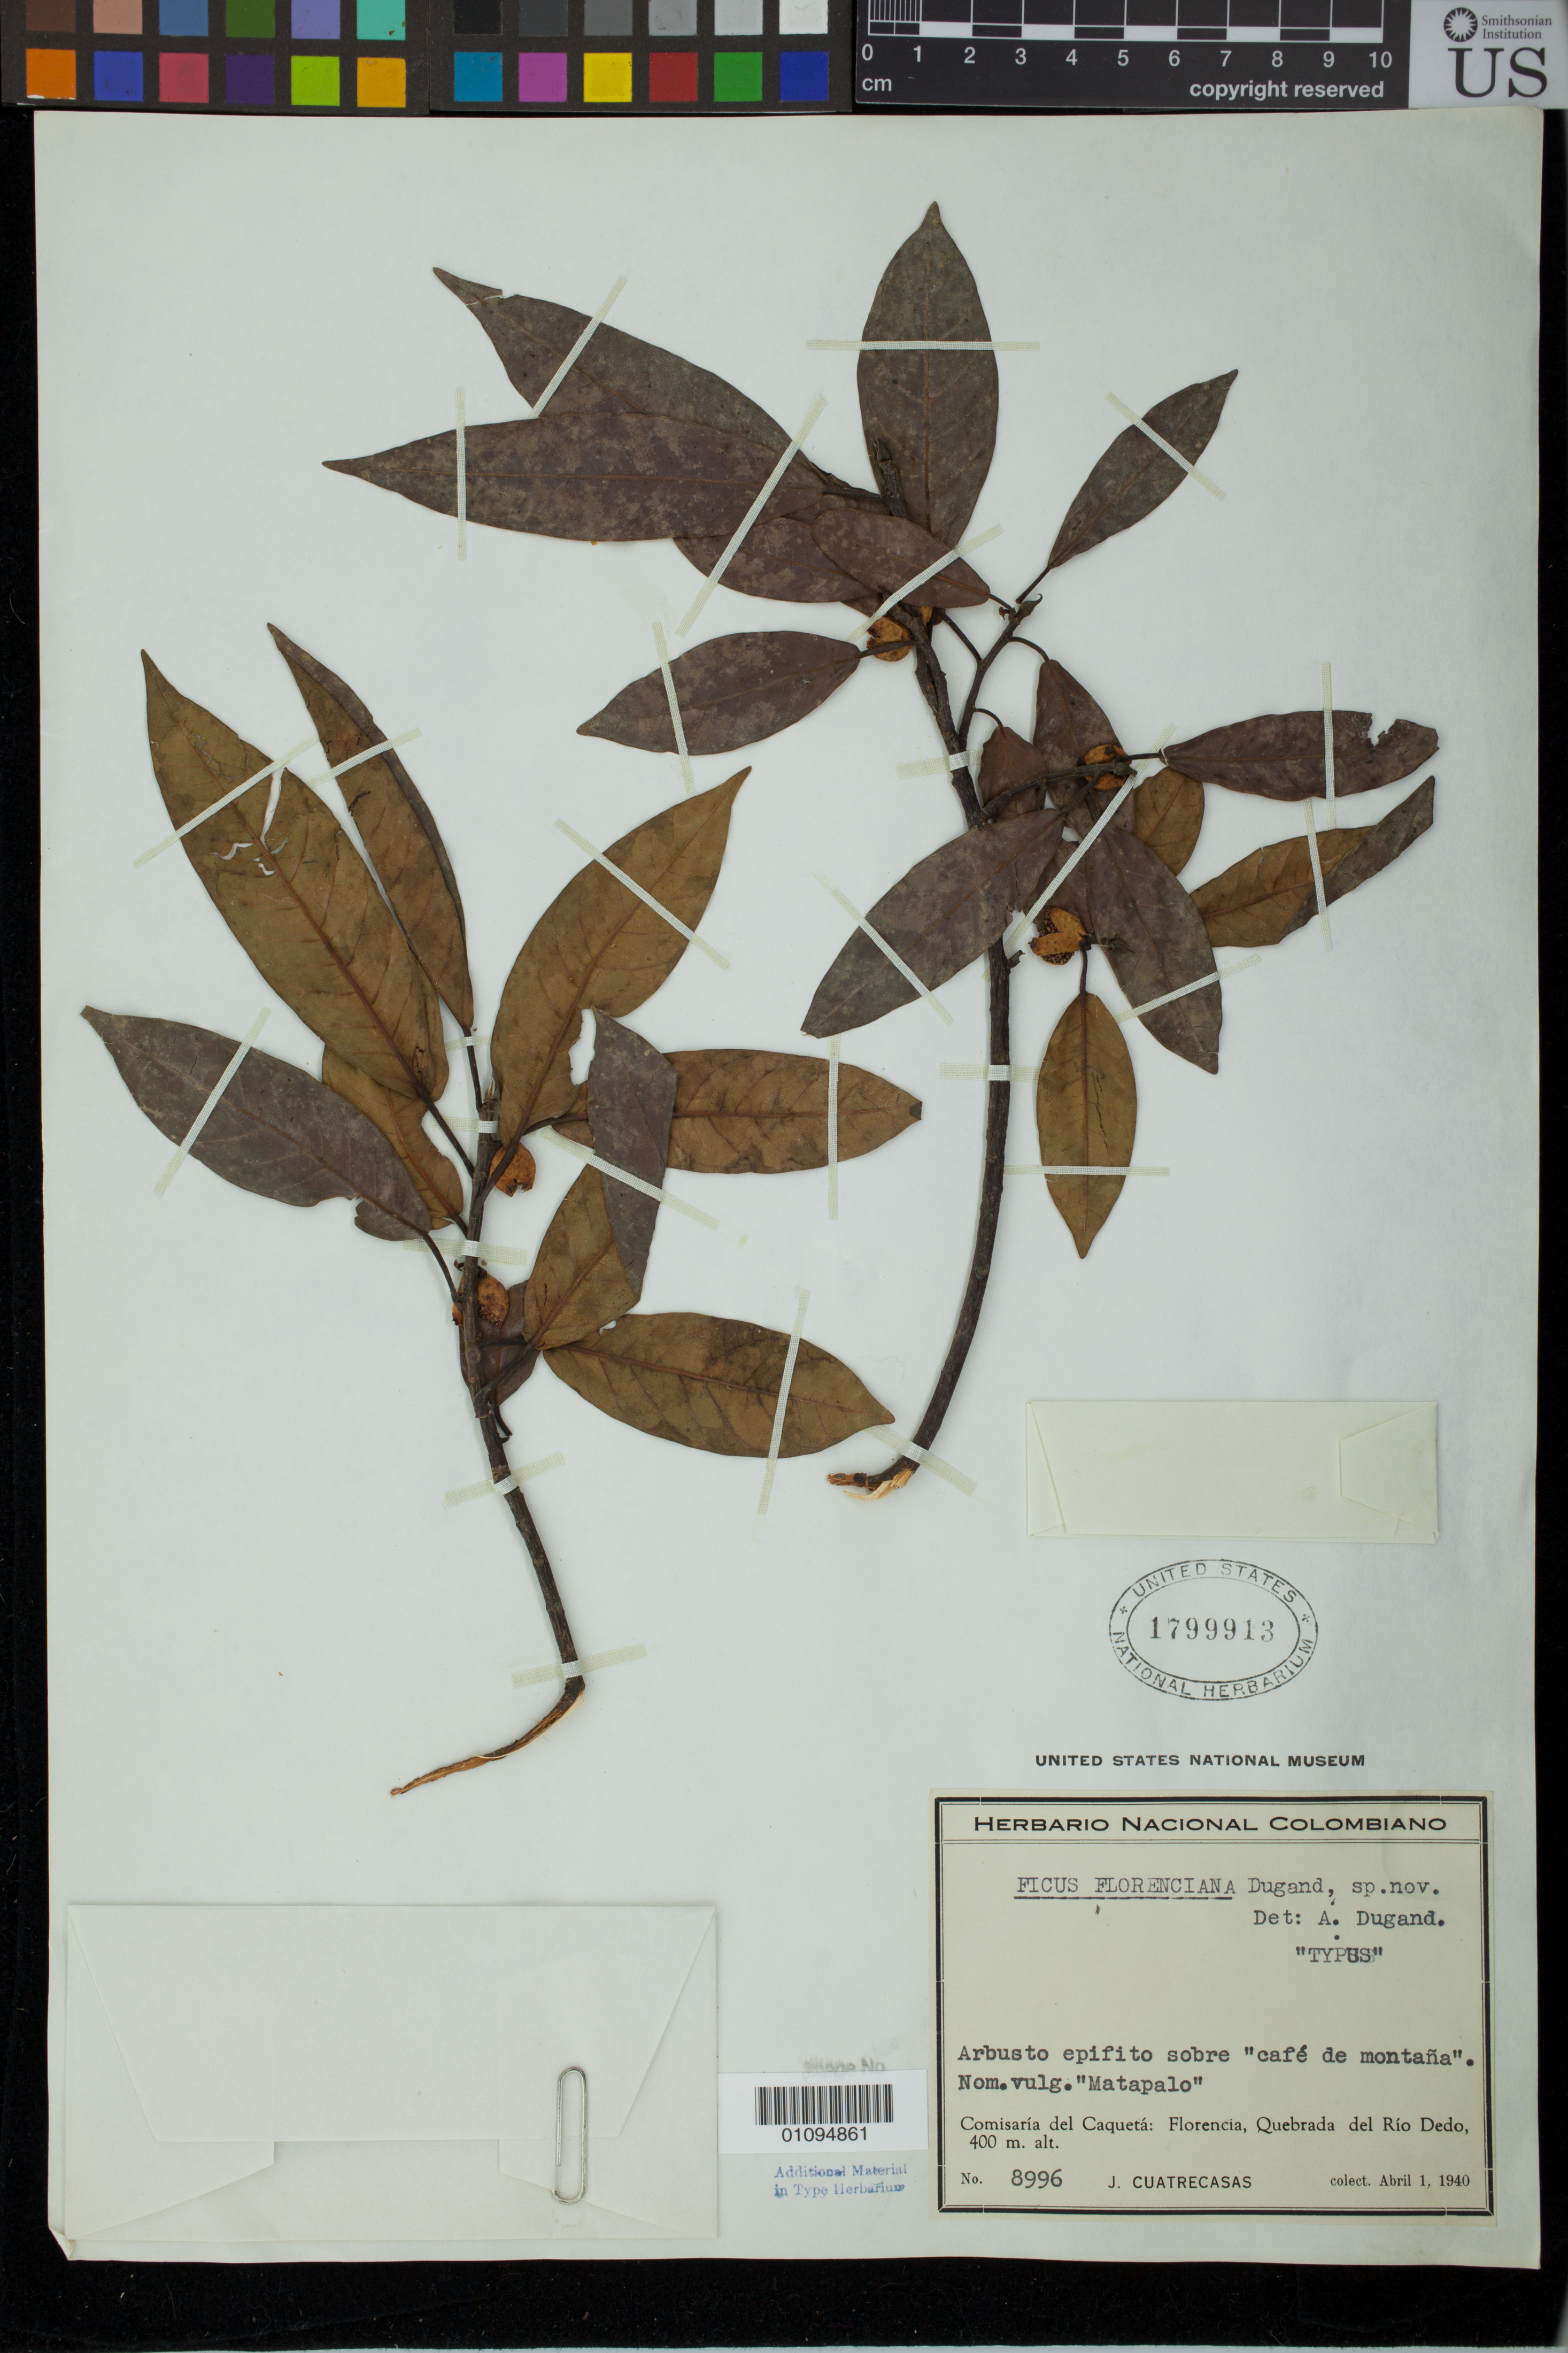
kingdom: Plantae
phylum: Tracheophyta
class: Magnoliopsida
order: Rosales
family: Moraceae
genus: Ficus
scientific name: Ficus florenciana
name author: Dugand G.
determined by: Dugand G., Armando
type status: Isotype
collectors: J. Cuatrecasas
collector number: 8996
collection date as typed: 01 Apr 1940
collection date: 1940-04-01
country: Colombia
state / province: Caquetá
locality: Florencia, Quebrada del Rio Dedo.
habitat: sobre 'cafe de montana'.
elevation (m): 400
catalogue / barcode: US 1799913